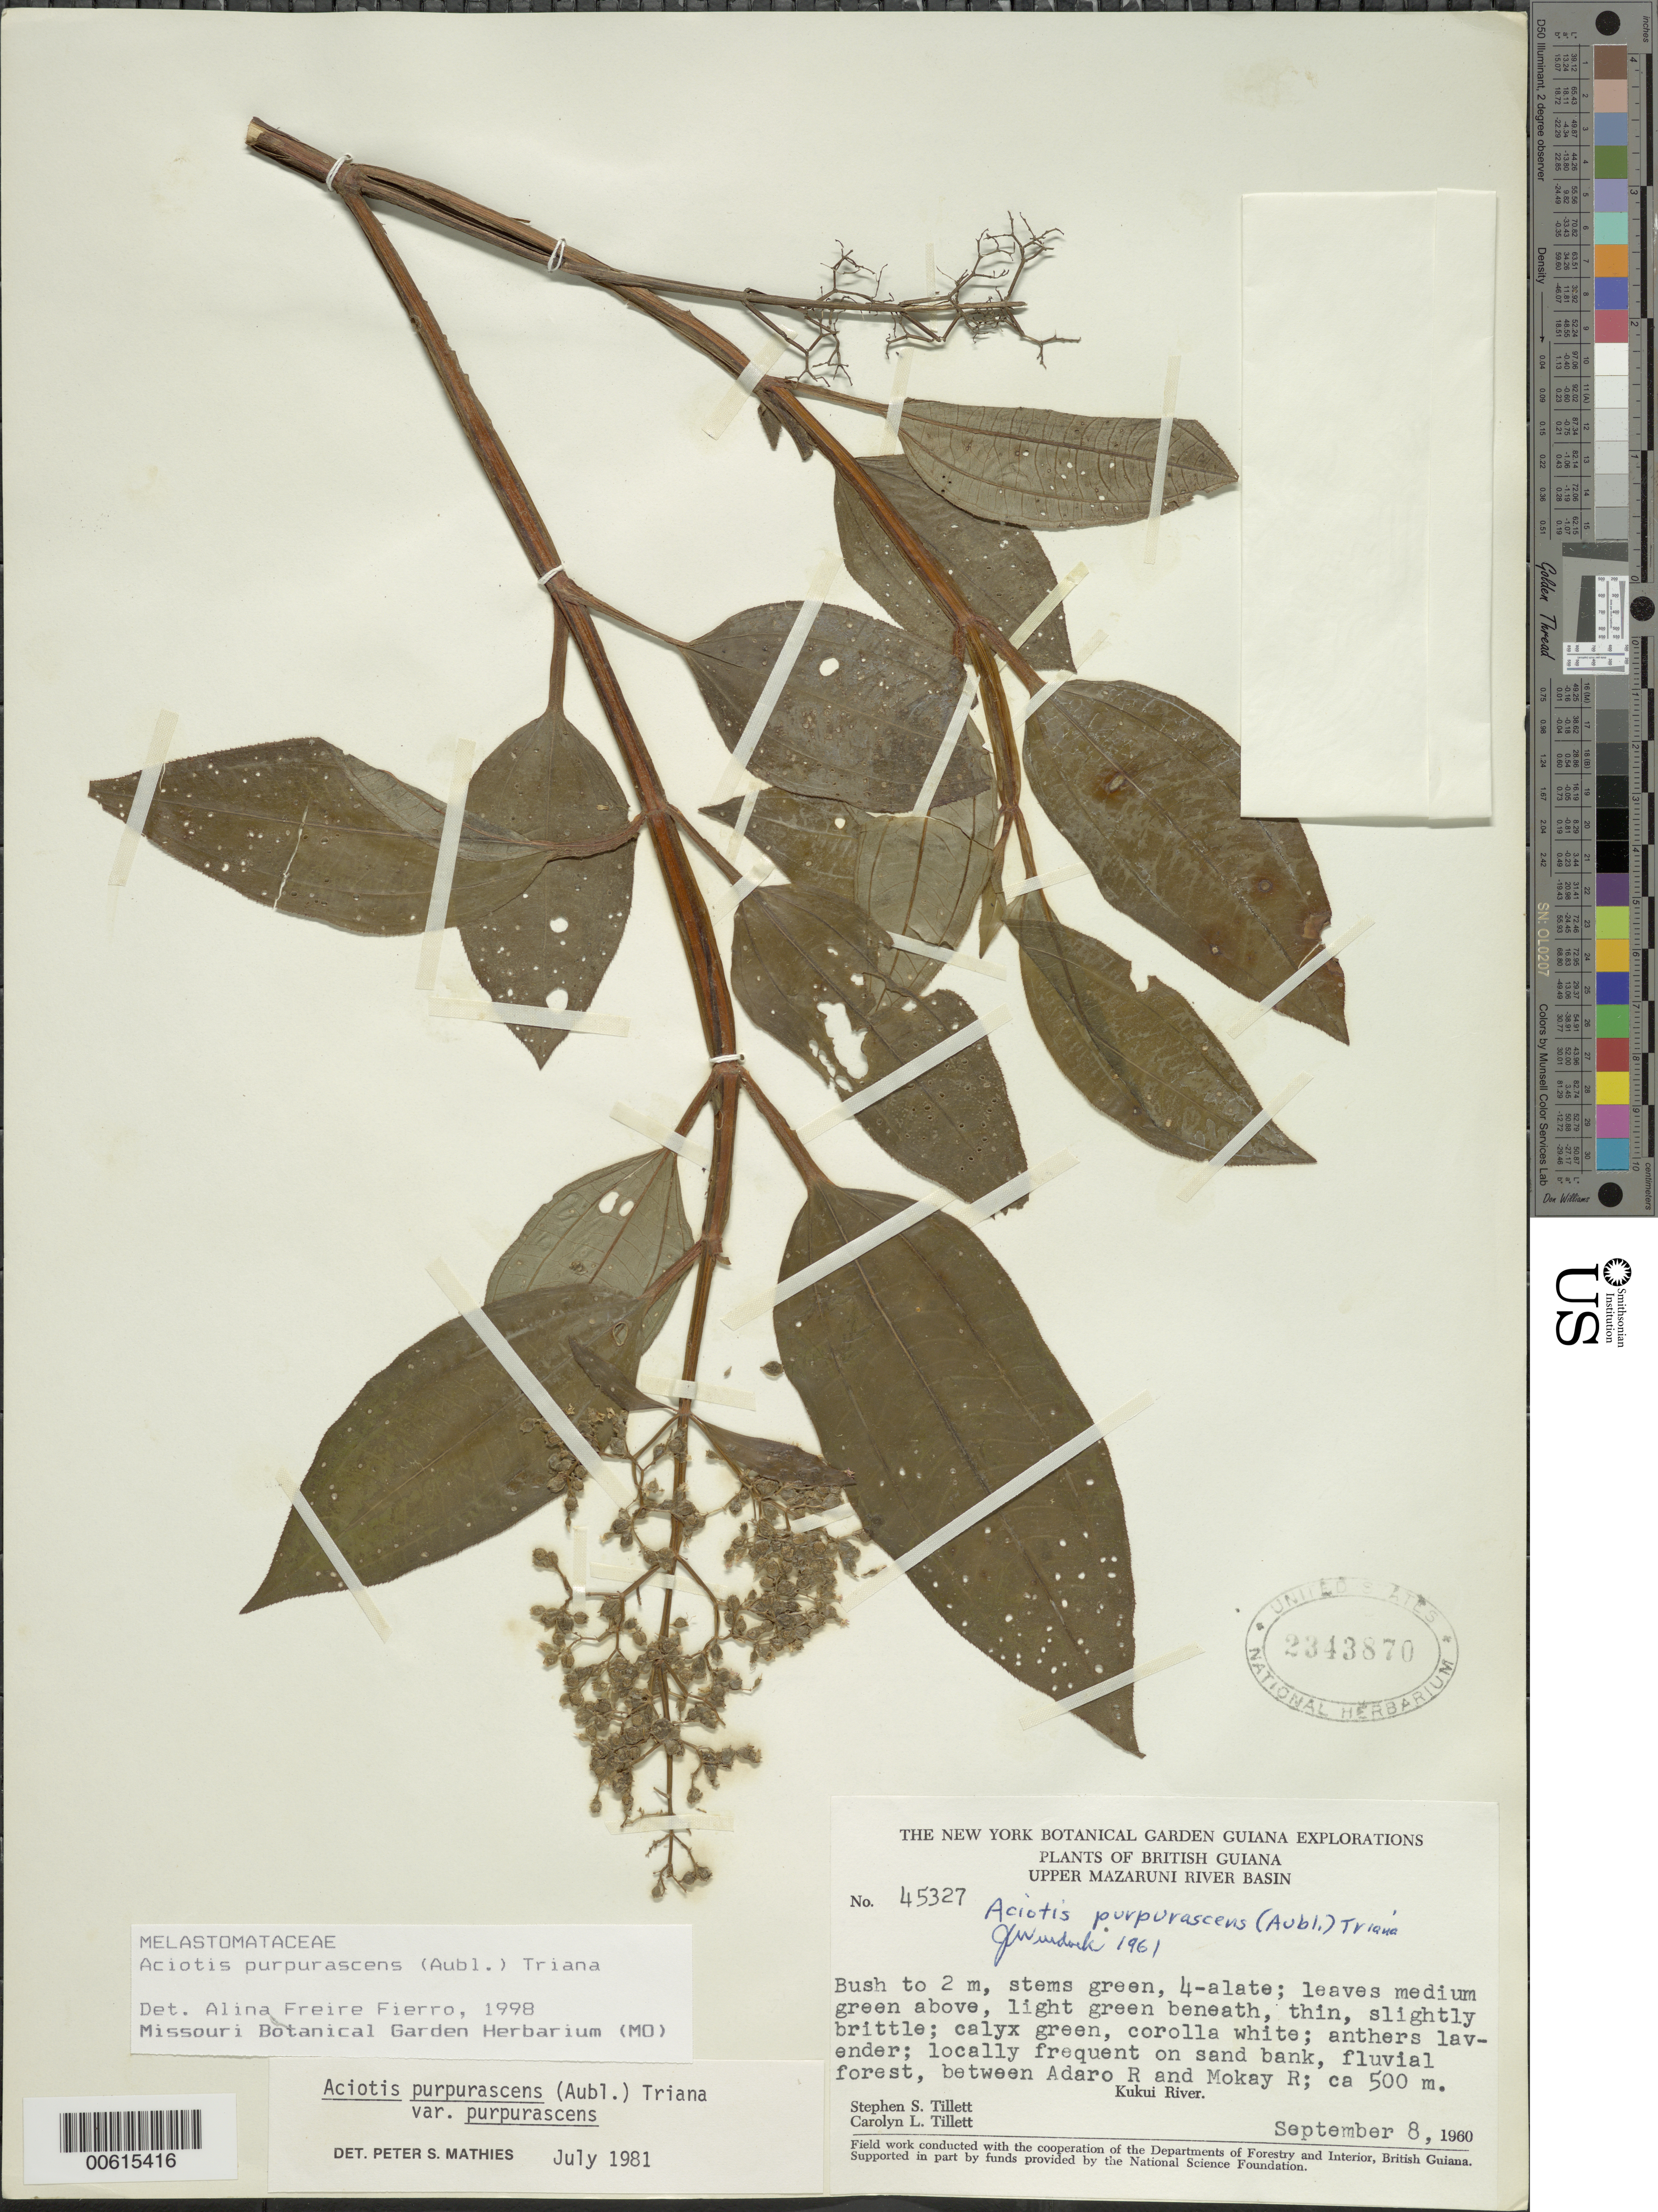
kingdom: Plantae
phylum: Tracheophyta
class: Magnoliopsida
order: Myrtales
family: Melastomataceae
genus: Aciotis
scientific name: Aciotis purpurascens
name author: (Aubl.) Triana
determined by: Freire-Fierro, A.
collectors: S. S. Tillett, C. L. Tillett & R. Boyan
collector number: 45327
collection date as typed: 8-Sep-60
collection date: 1960-09-08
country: Guyana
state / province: Cuyuni-Mazaruni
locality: Kukui R., between Adaro R. & Mokay R., Upper Mazaruni R. basin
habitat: Sand bank, fluvial forest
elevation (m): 500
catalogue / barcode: US 2343870